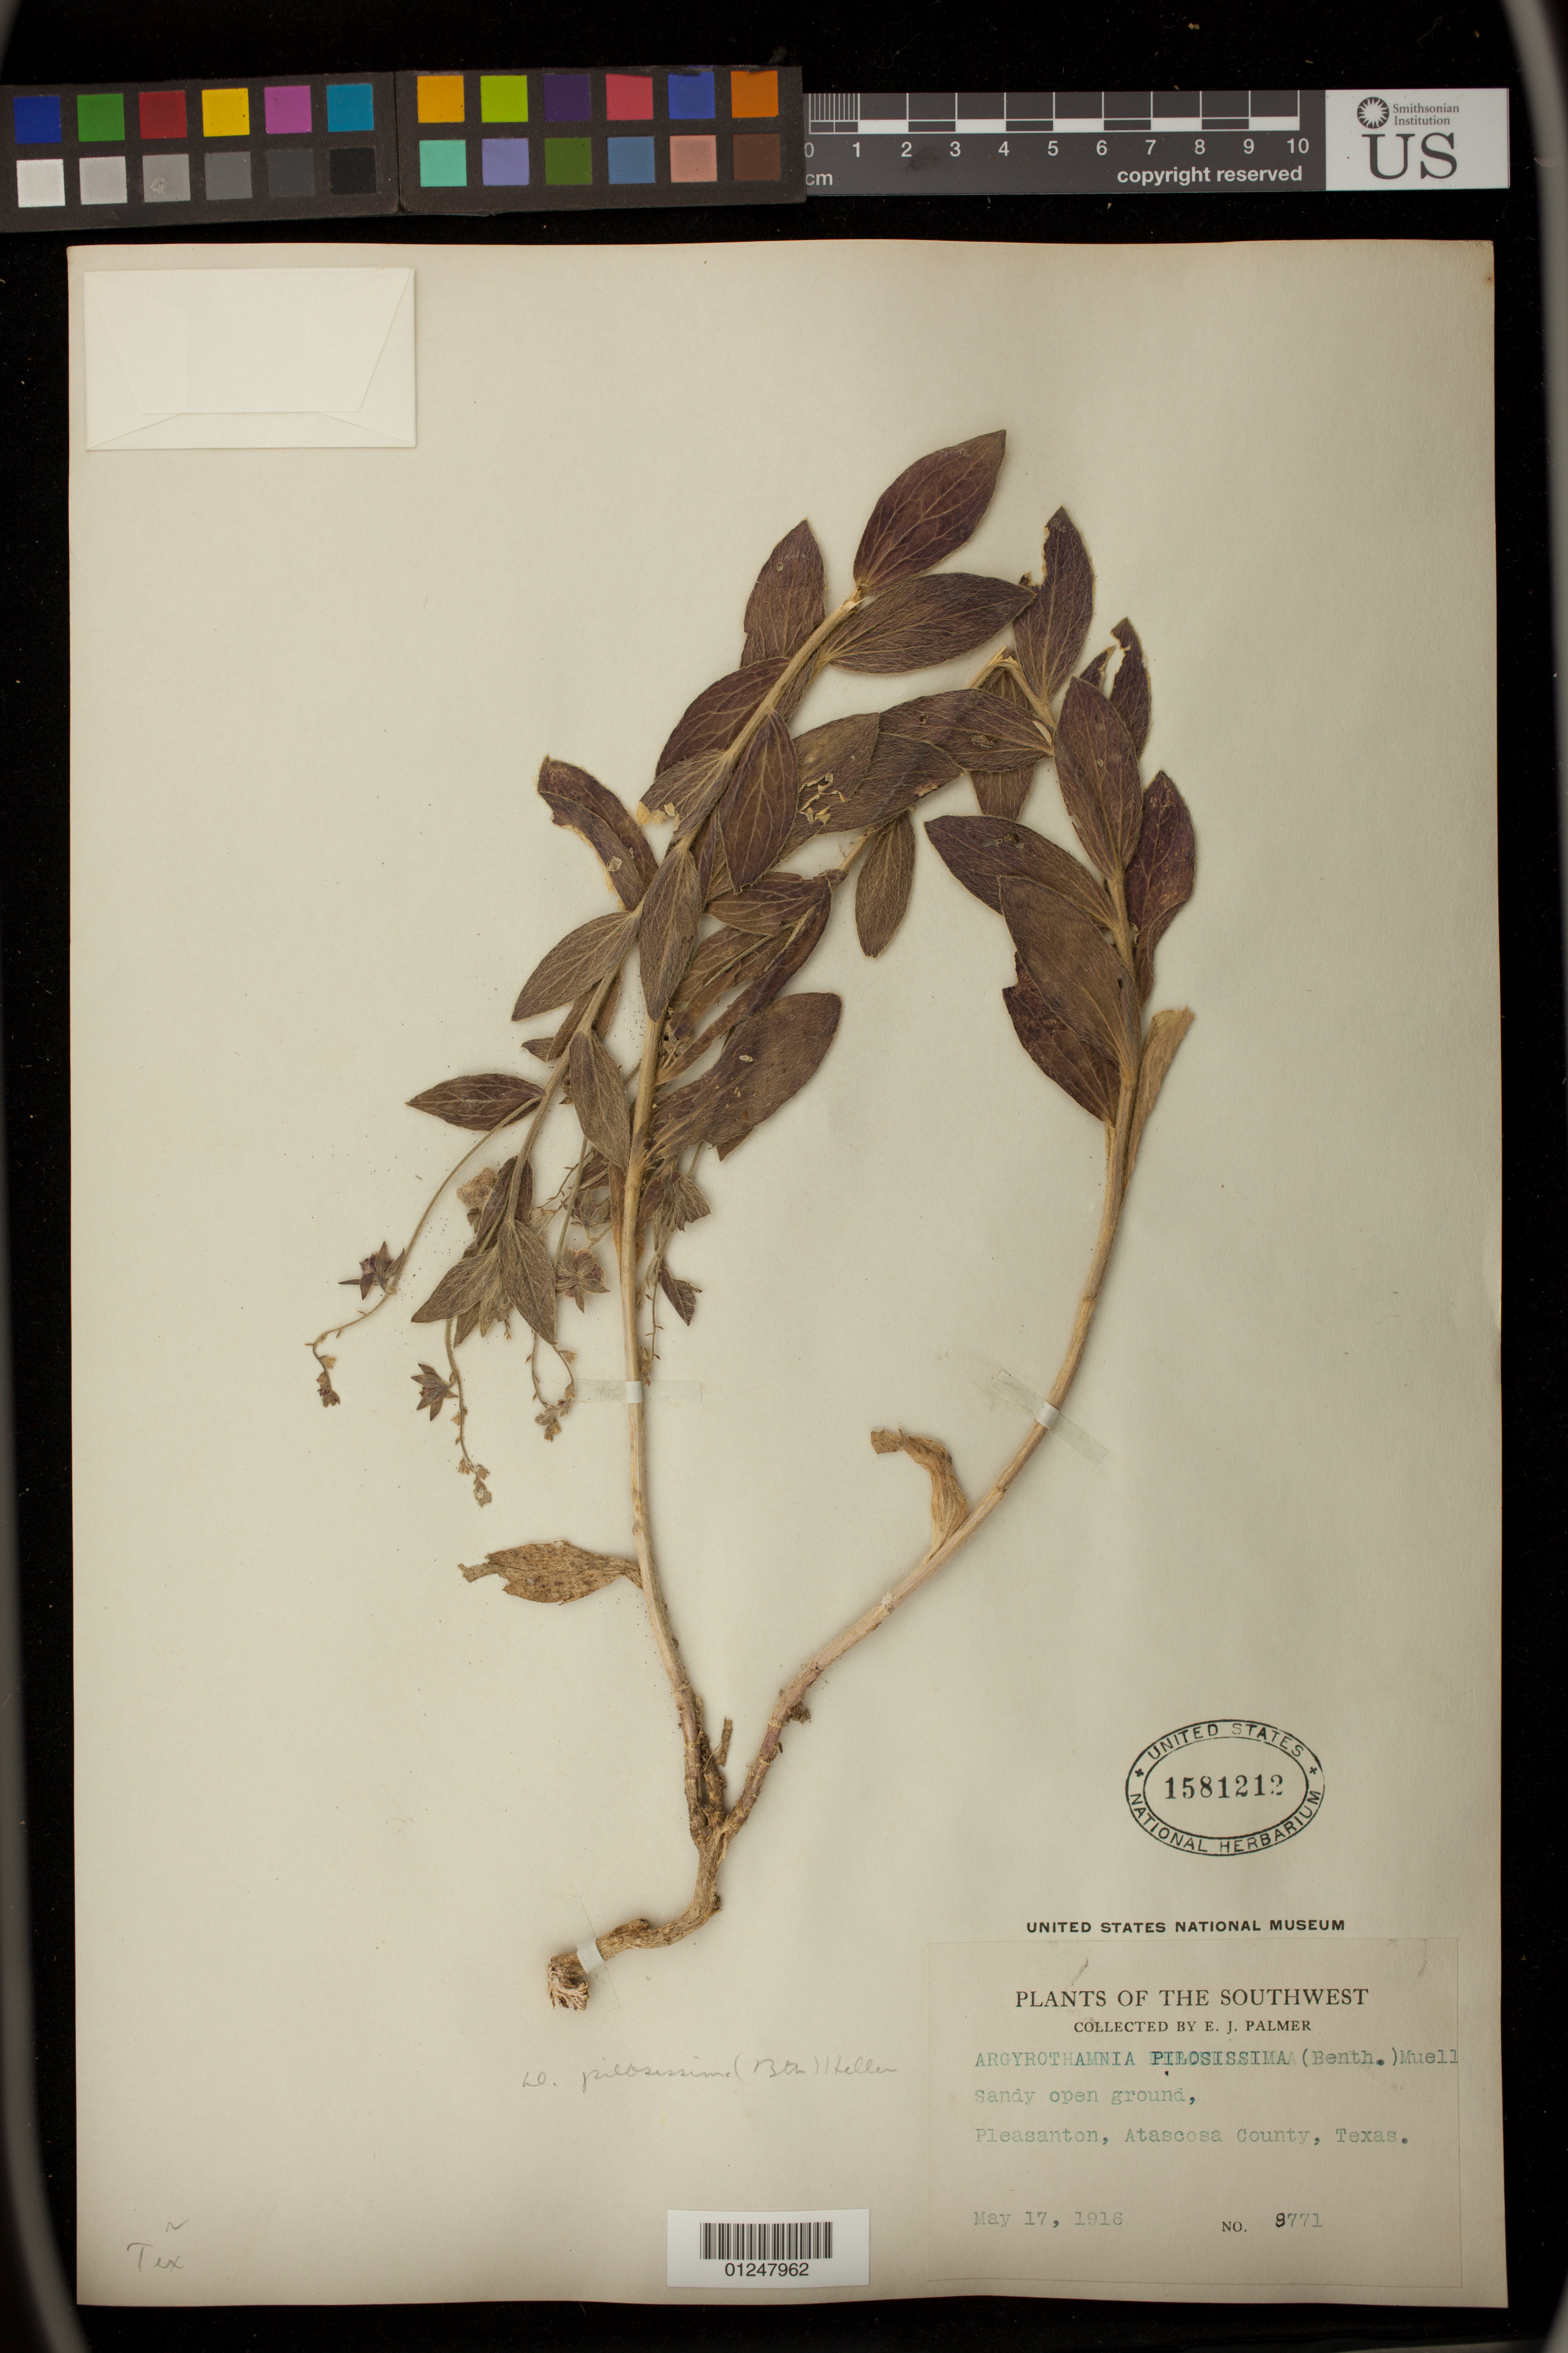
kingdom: Plantae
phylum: Tracheophyta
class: Magnoliopsida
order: Malpighiales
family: Euphorbiaceae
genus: Argythamnia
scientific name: Argythamnia mercurialina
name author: (Nutt.) Müll. Arg.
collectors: E. J. Palmer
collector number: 9771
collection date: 1916-05-17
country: United States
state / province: Texas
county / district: Atascosa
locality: Pleasanton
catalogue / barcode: US 1581212